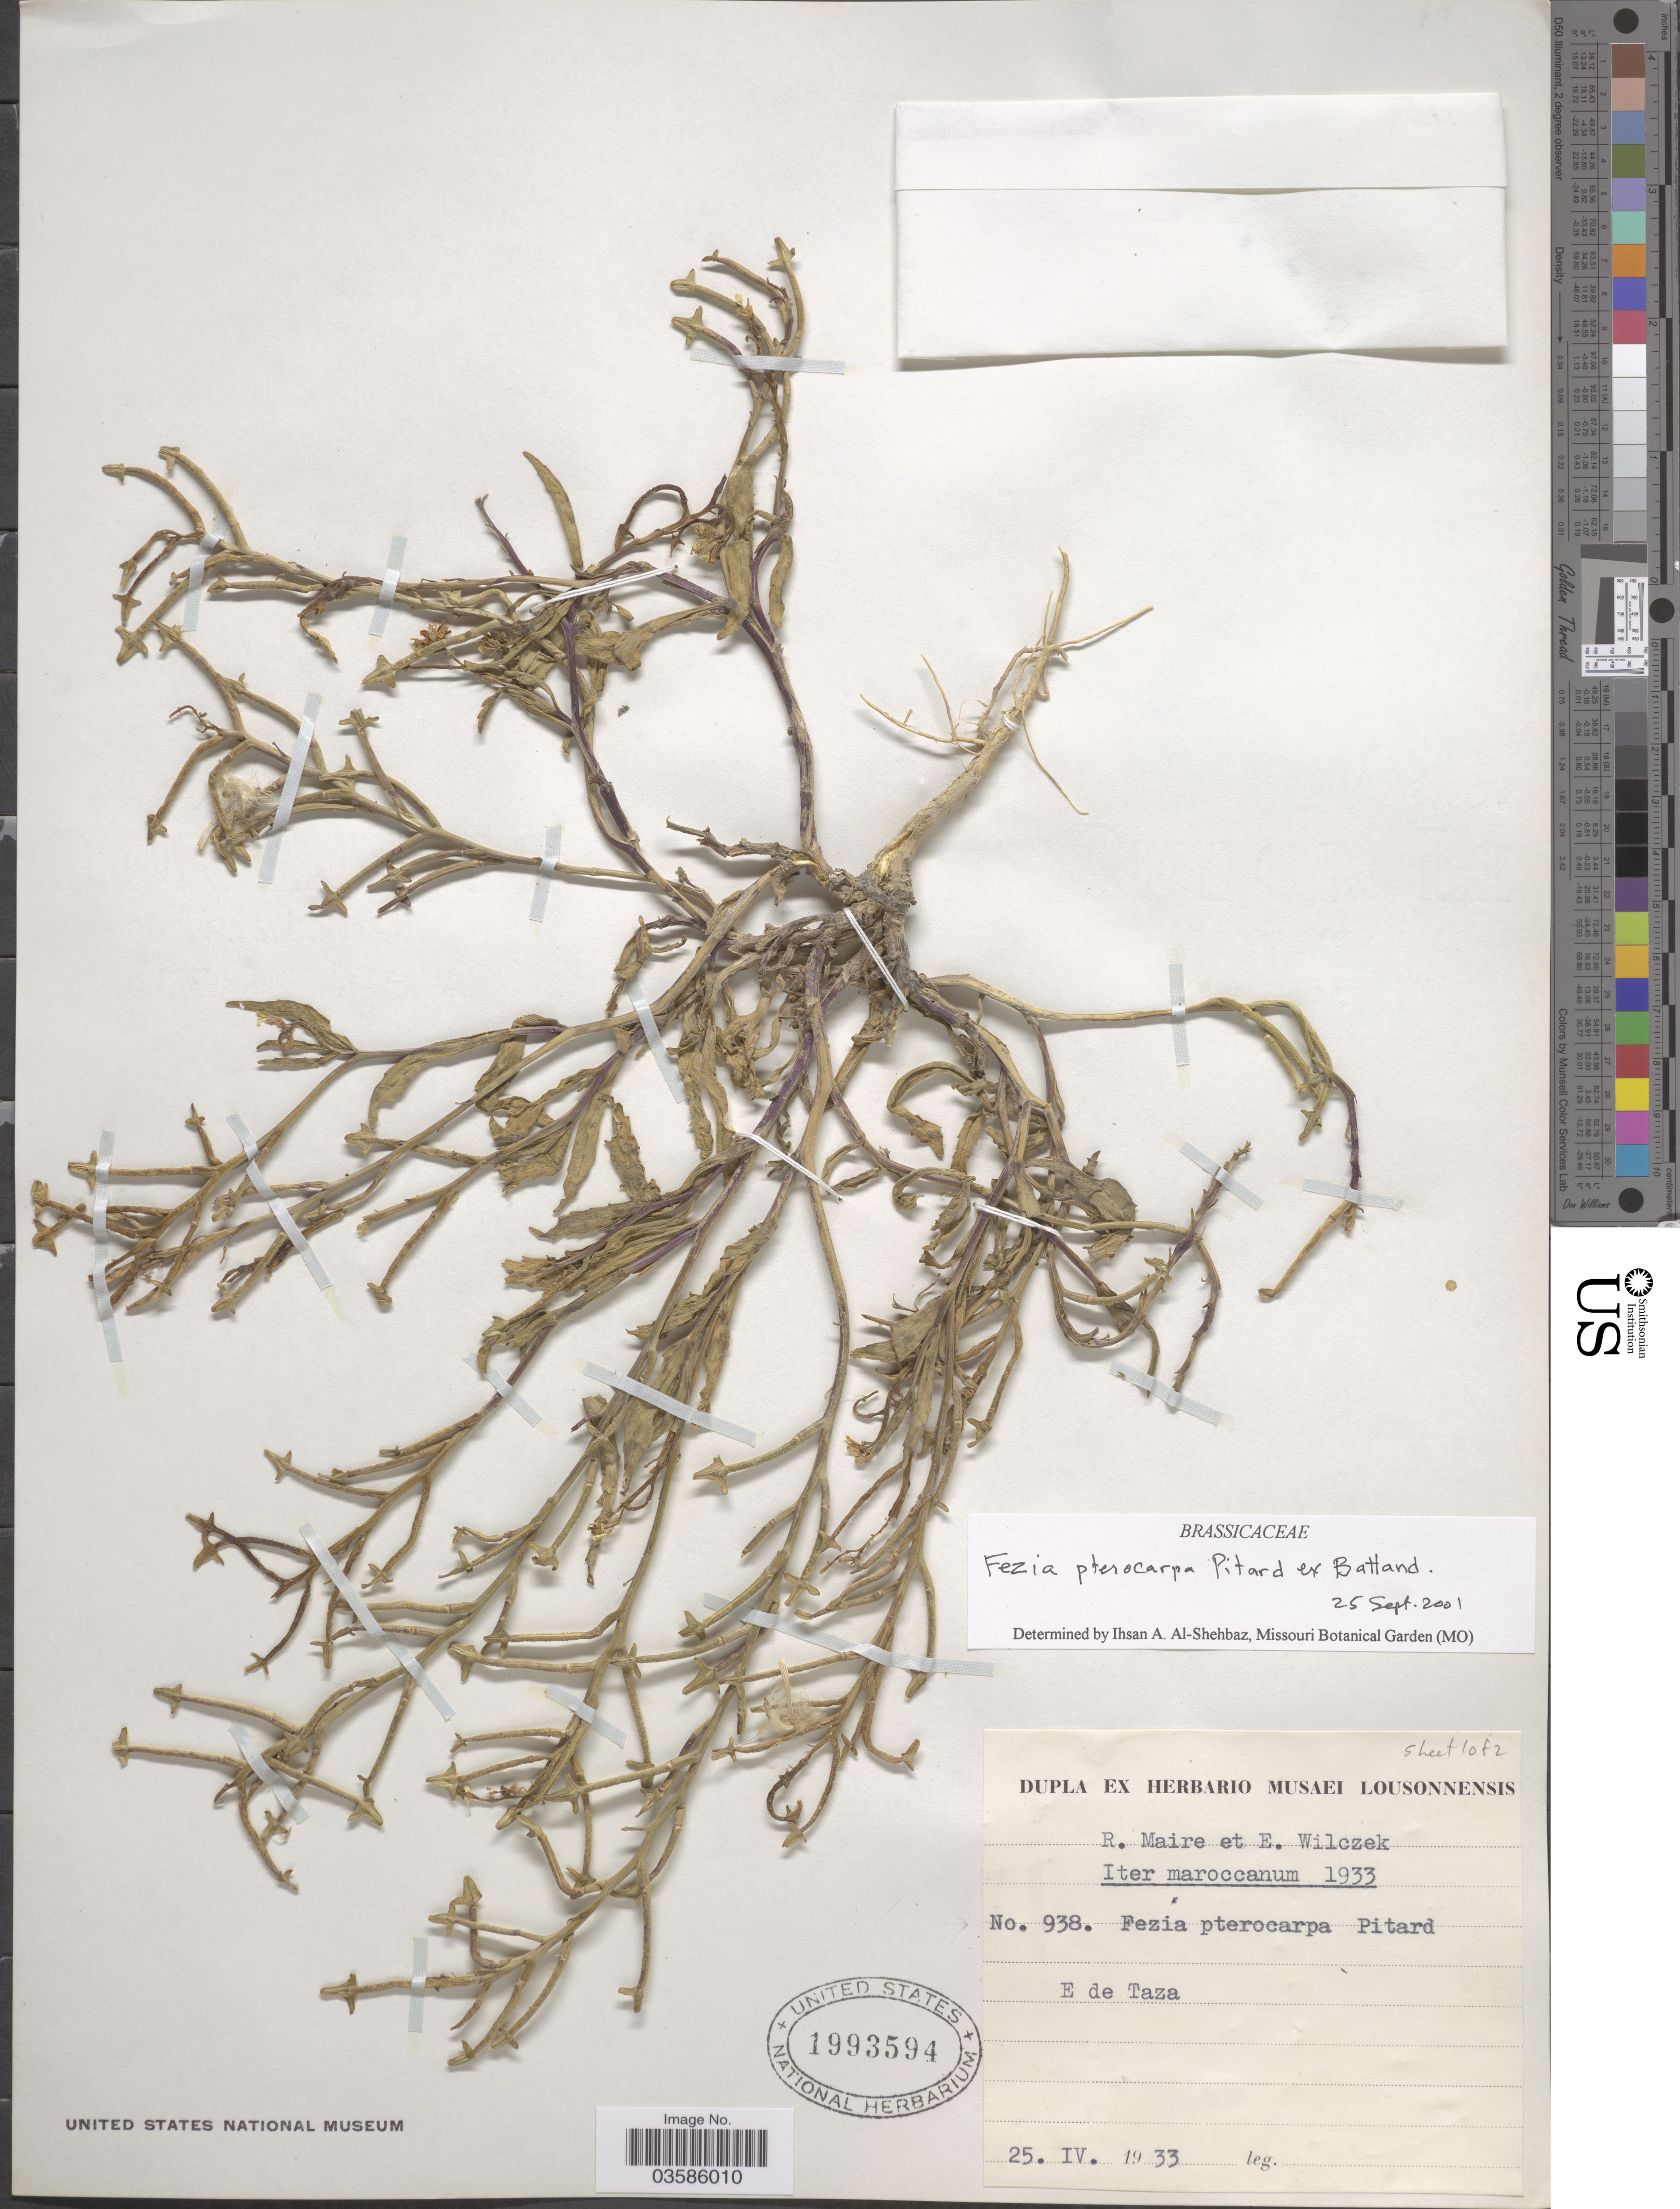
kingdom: Plantae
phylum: Tracheophyta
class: Magnoliopsida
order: Brassicales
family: Brassicaceae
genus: Fezia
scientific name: Fezia pterocarpa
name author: Pit.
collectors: R. Maire & E. Wilczek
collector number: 938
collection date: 1933-04-25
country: Morocco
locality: E de Taza.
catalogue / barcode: US 1993594